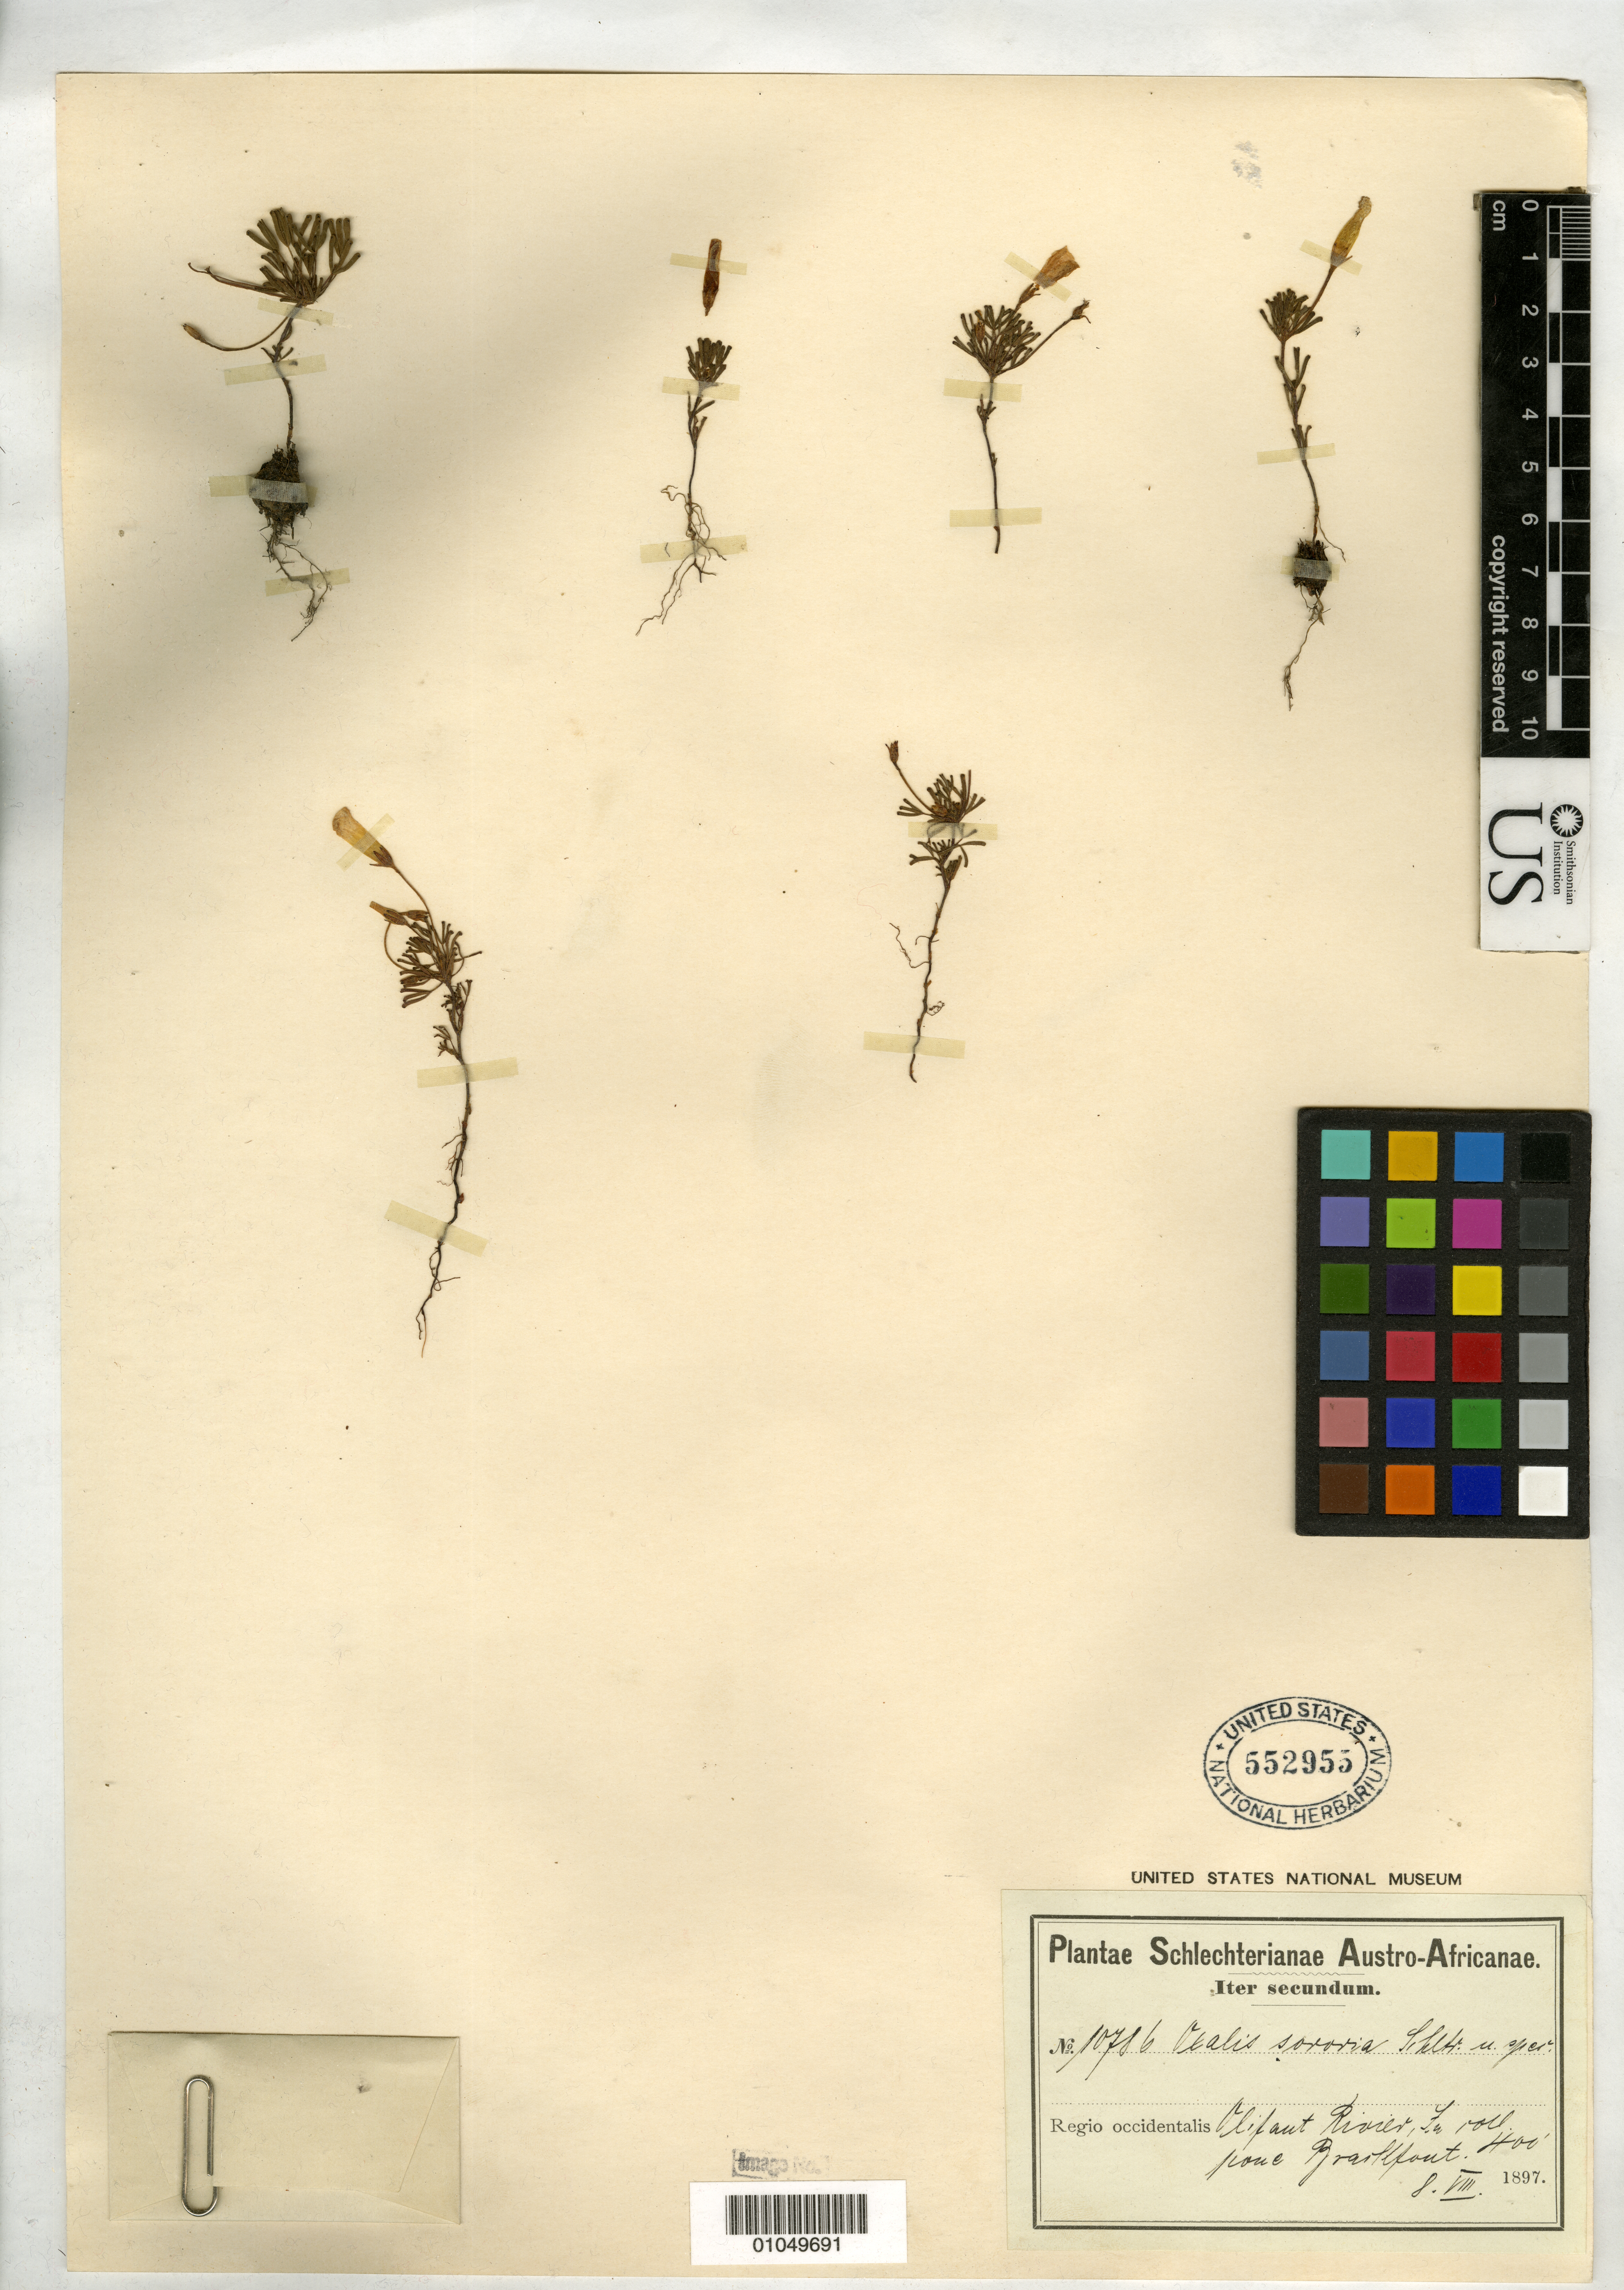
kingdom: Plantae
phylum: Tracheophyta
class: Magnoliopsida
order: Oxalidales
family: Oxalidaceae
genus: Oxalis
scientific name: Oxalis sororia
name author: Schltr. ex R. Knuth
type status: Isotype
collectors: F. R. R. Schlechter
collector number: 10786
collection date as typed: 08 Aug 1897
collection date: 1897-08-08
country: South Africa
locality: Regio occidentalis, Olifant Rivier... [illegible] Brackfontein.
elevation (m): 122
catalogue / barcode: US 552955